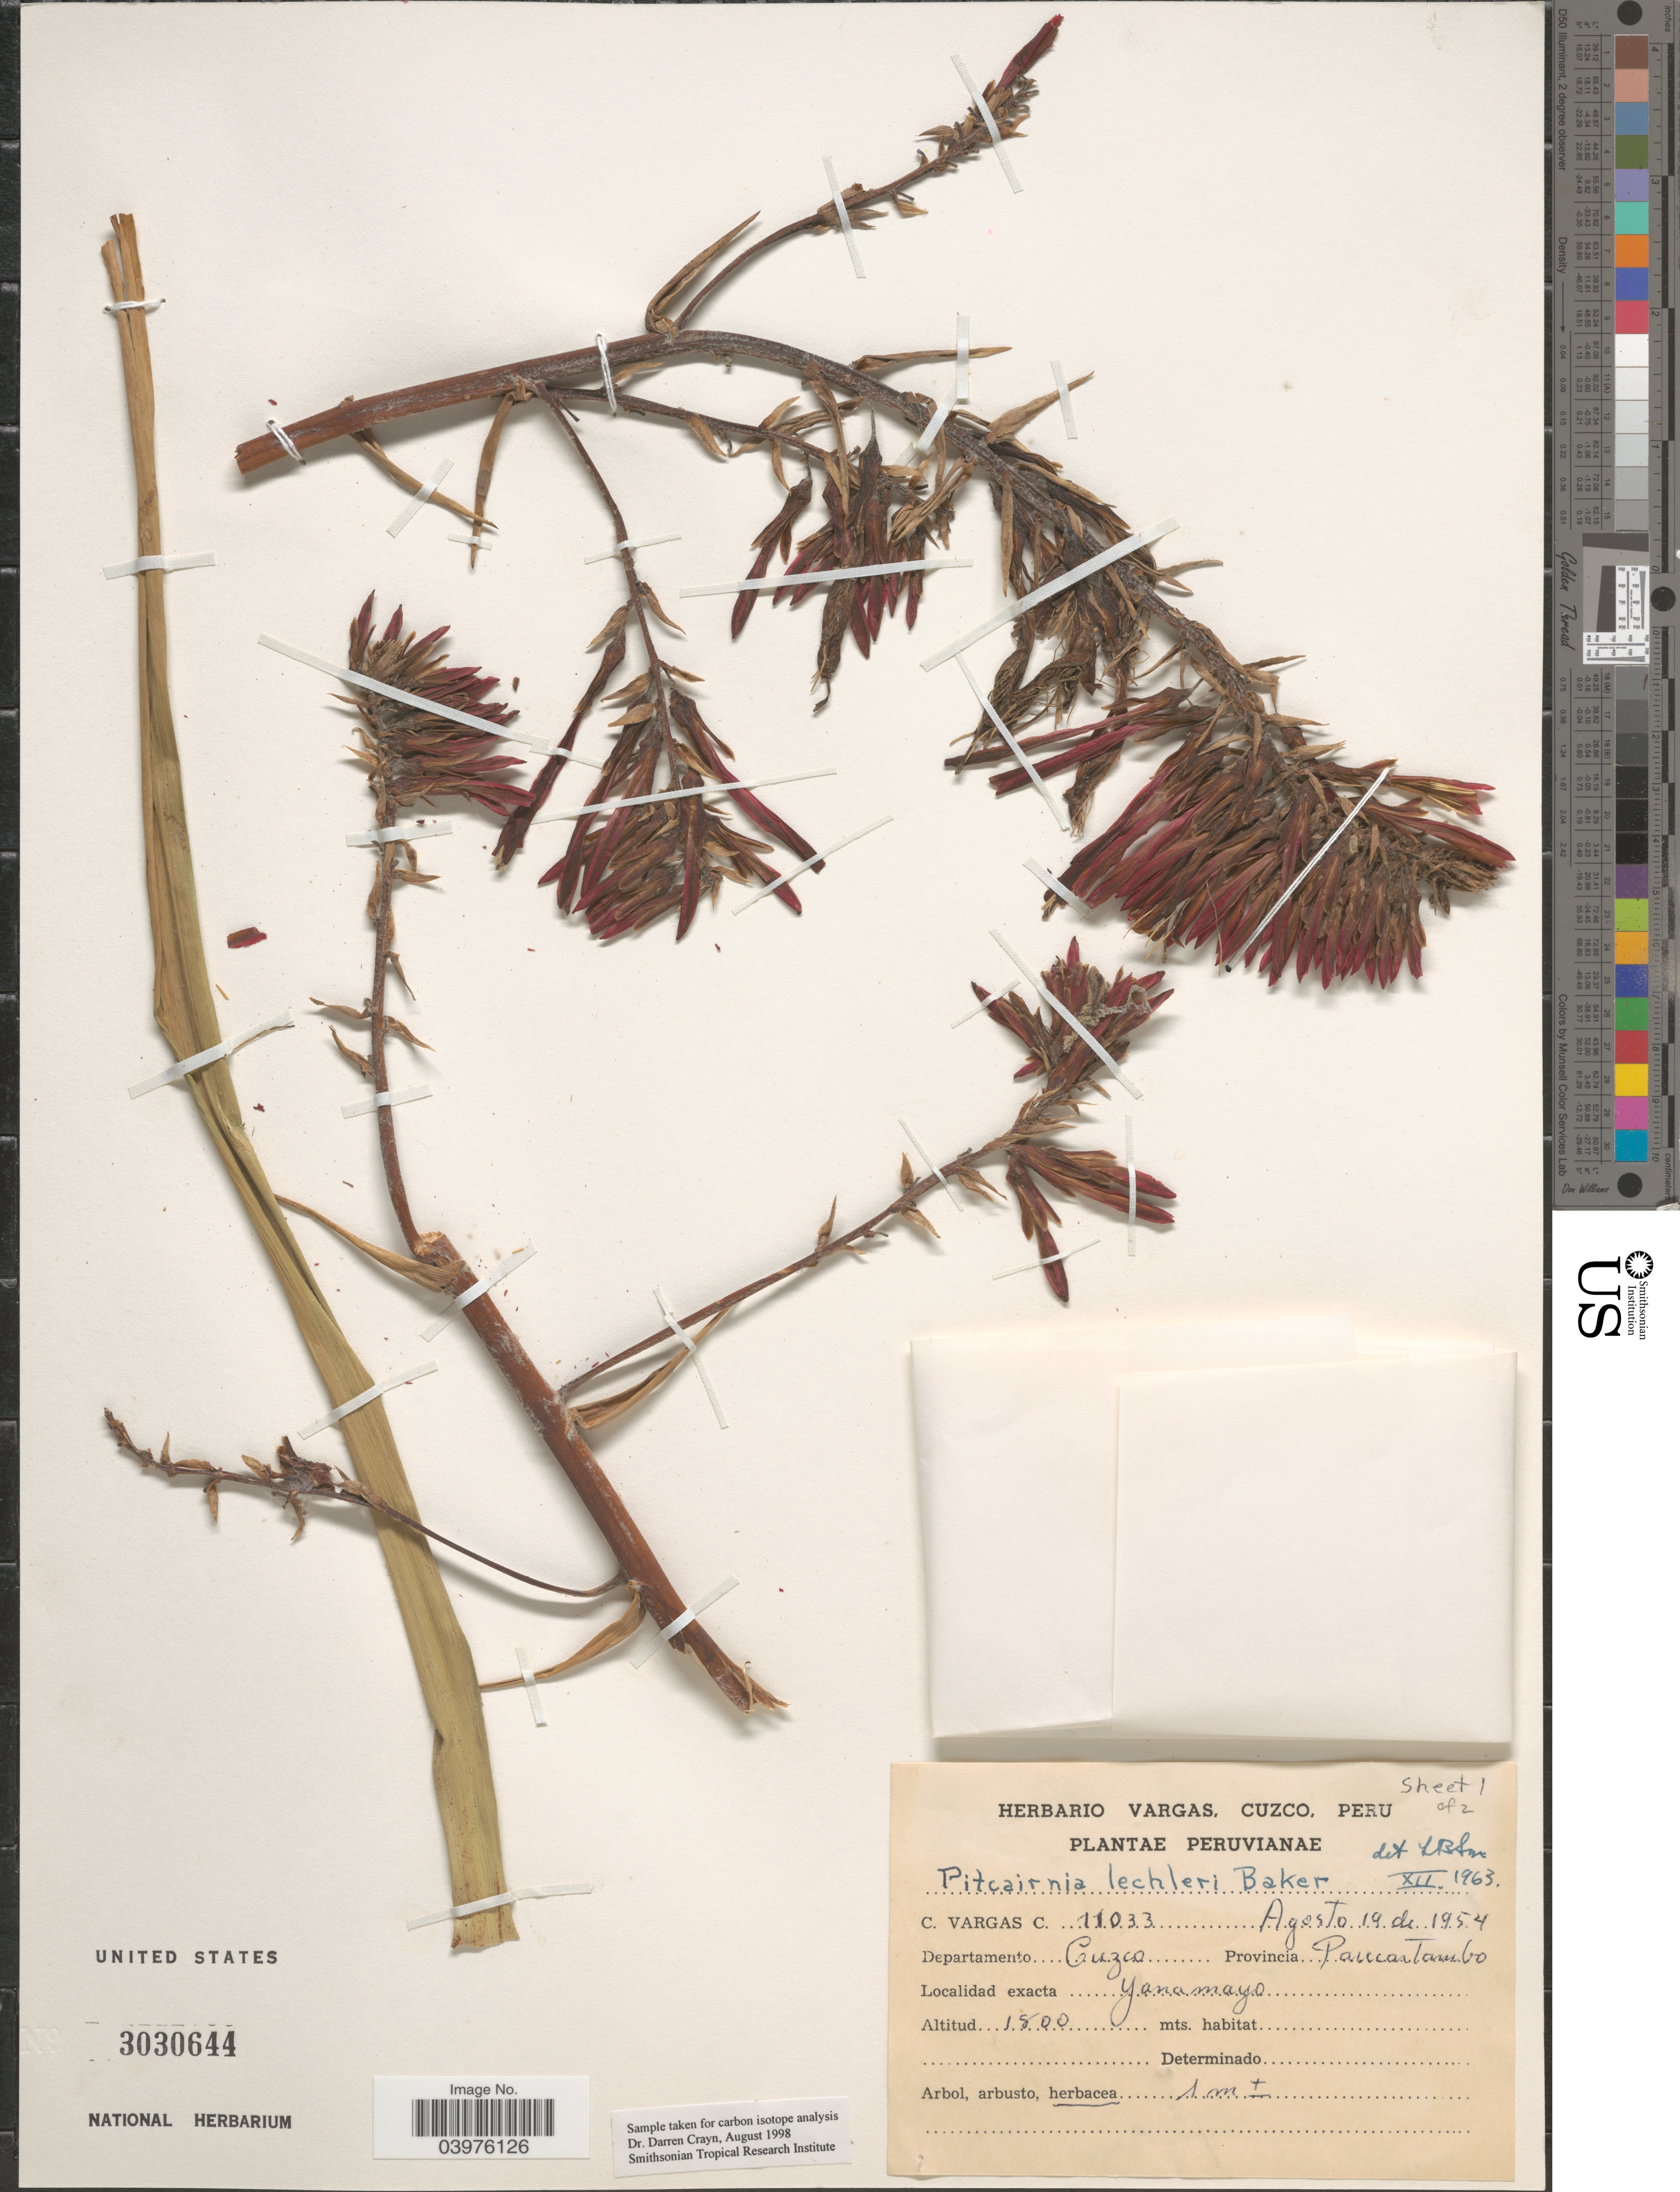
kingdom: Plantae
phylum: Tracheophyta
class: Liliopsida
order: Poales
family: Bromeliaceae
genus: Pitcairnia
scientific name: Pitcairnia lechleri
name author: Baker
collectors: C. Vargas Calderón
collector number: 11033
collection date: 1954-08-19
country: Peru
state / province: Cusco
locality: Departamento Cuzco. Provincia Paucartambo. Yanamayo.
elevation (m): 1800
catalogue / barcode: US 3030644